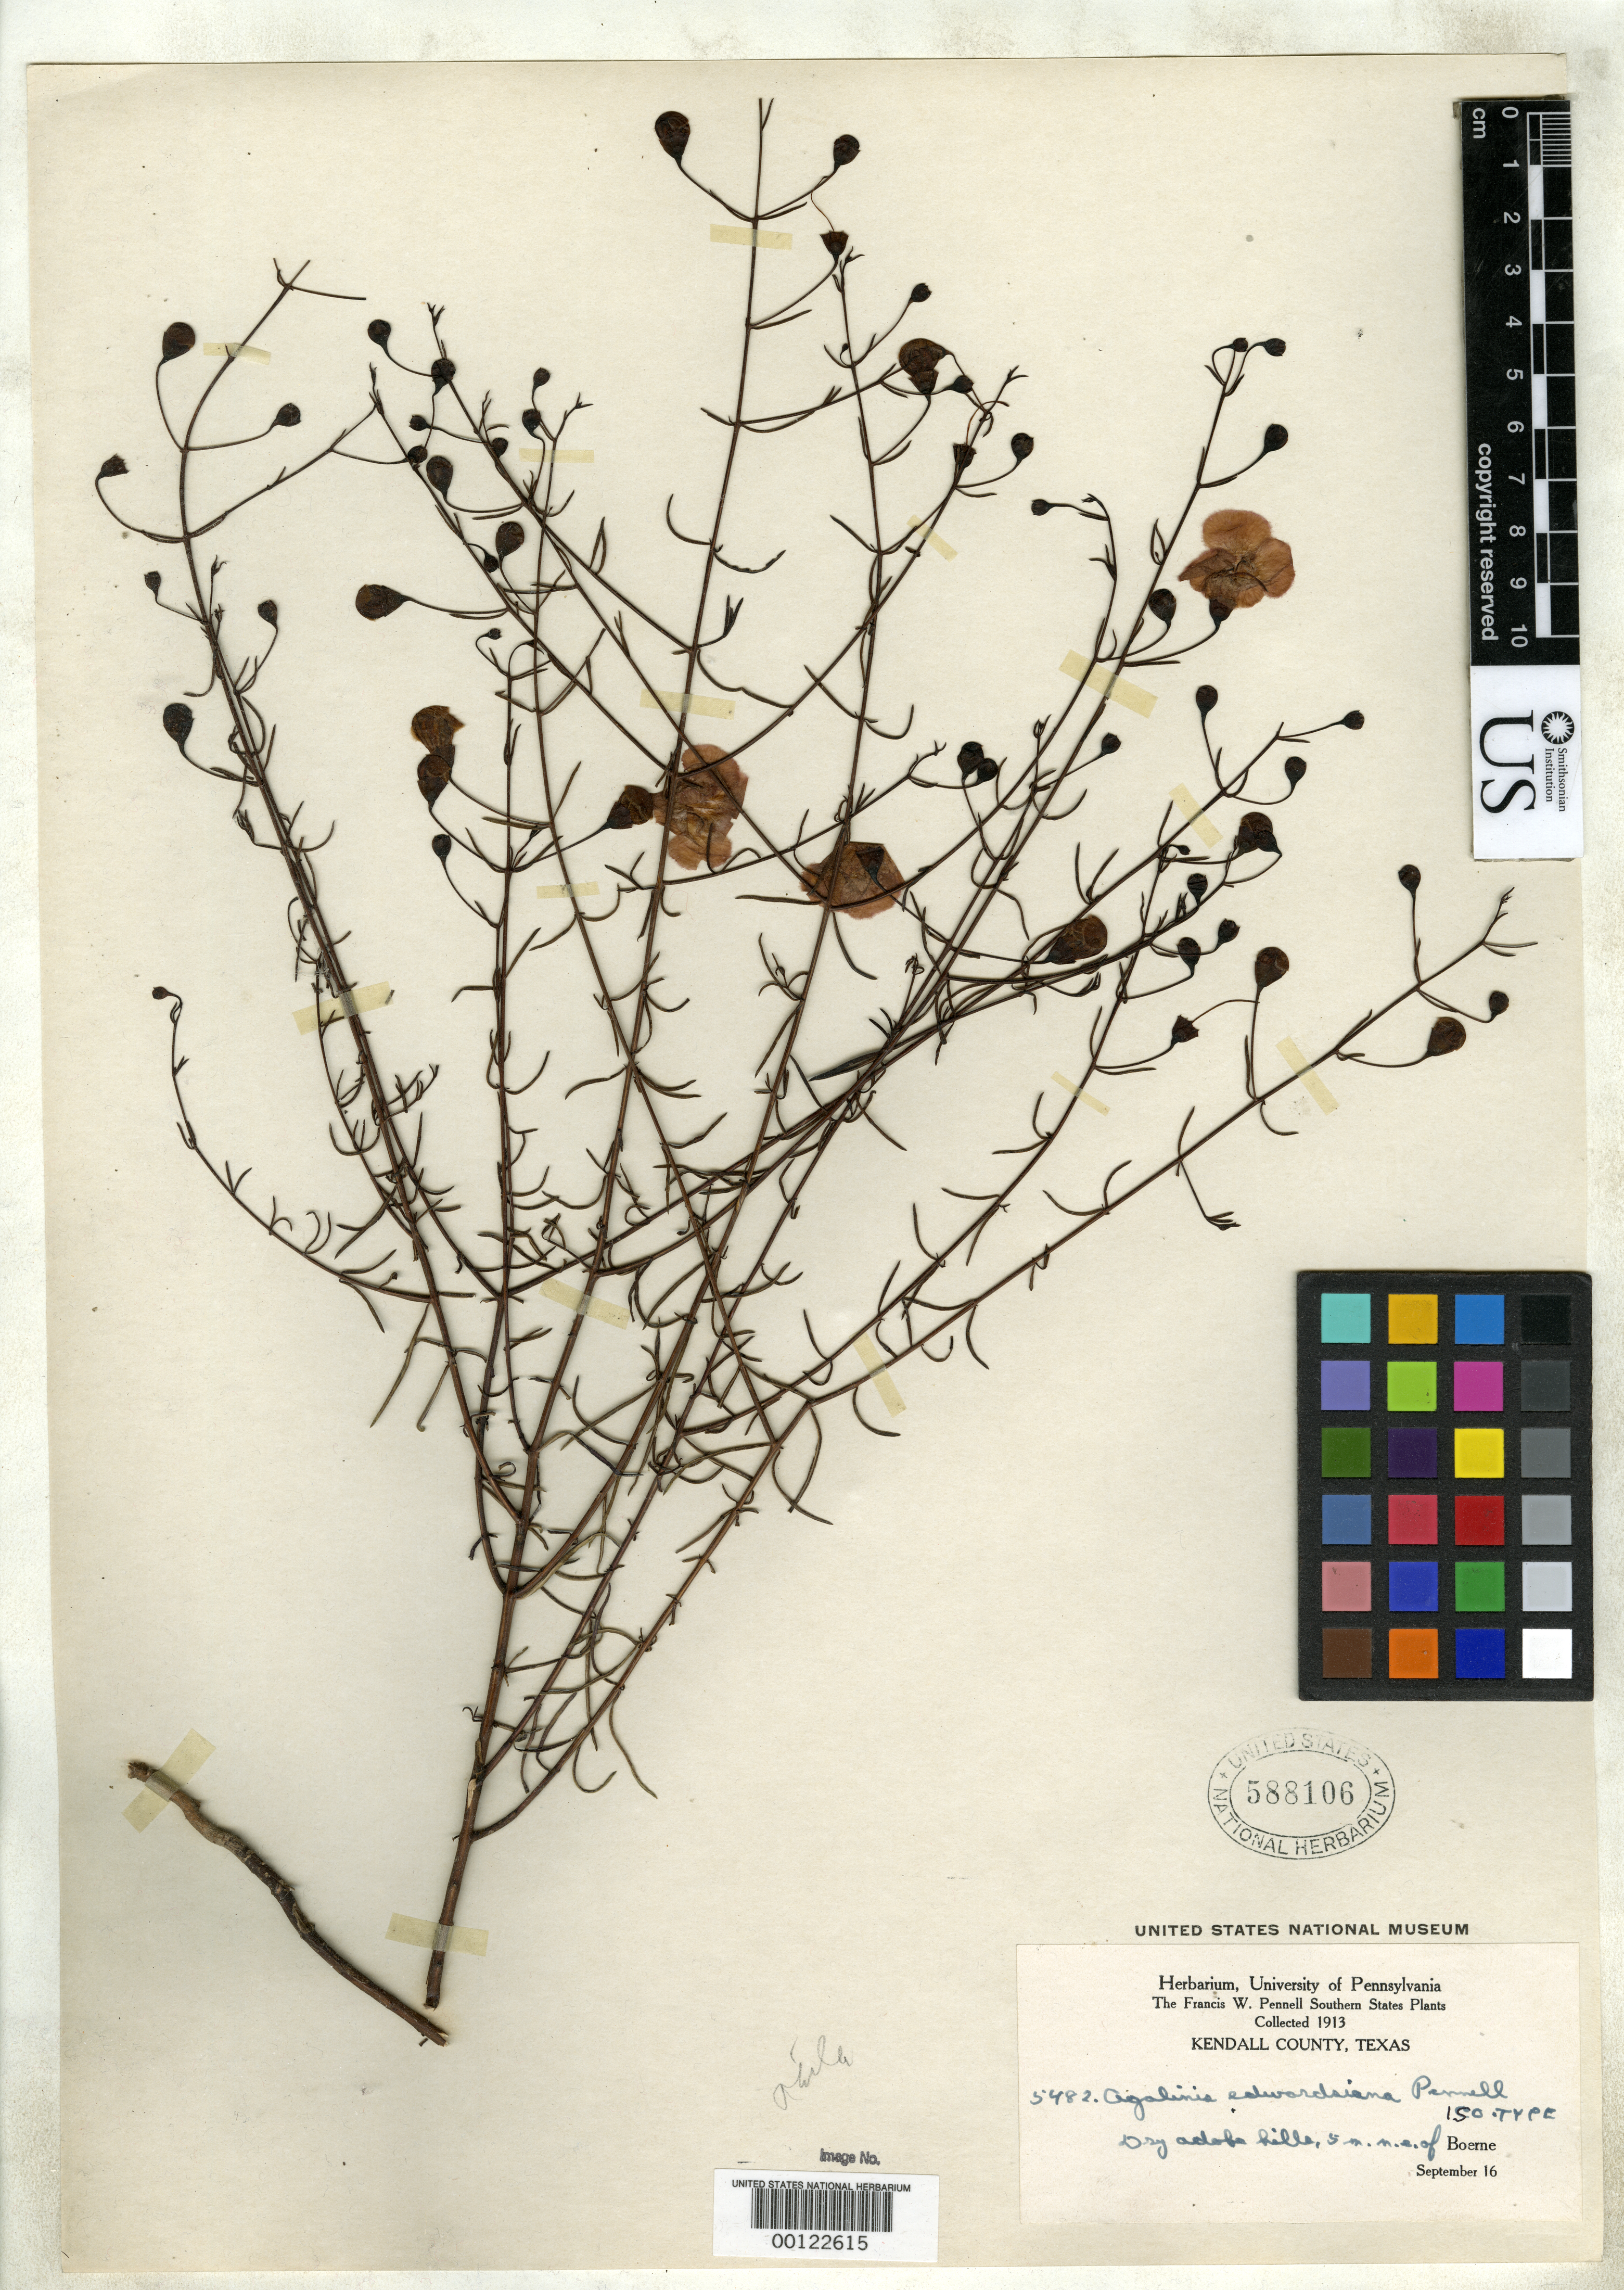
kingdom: Plantae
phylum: Tracheophyta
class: Magnoliopsida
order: Lamiales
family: Orobanchaceae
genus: Agalinis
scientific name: Agalinis edwardsiana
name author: Pennell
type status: Isotype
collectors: F. W. Pennell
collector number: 5482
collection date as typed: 16 Sep 1913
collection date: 1913-09-16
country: United States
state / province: Texas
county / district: Kendall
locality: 5 mi NE of Boerne.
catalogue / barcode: US 588106